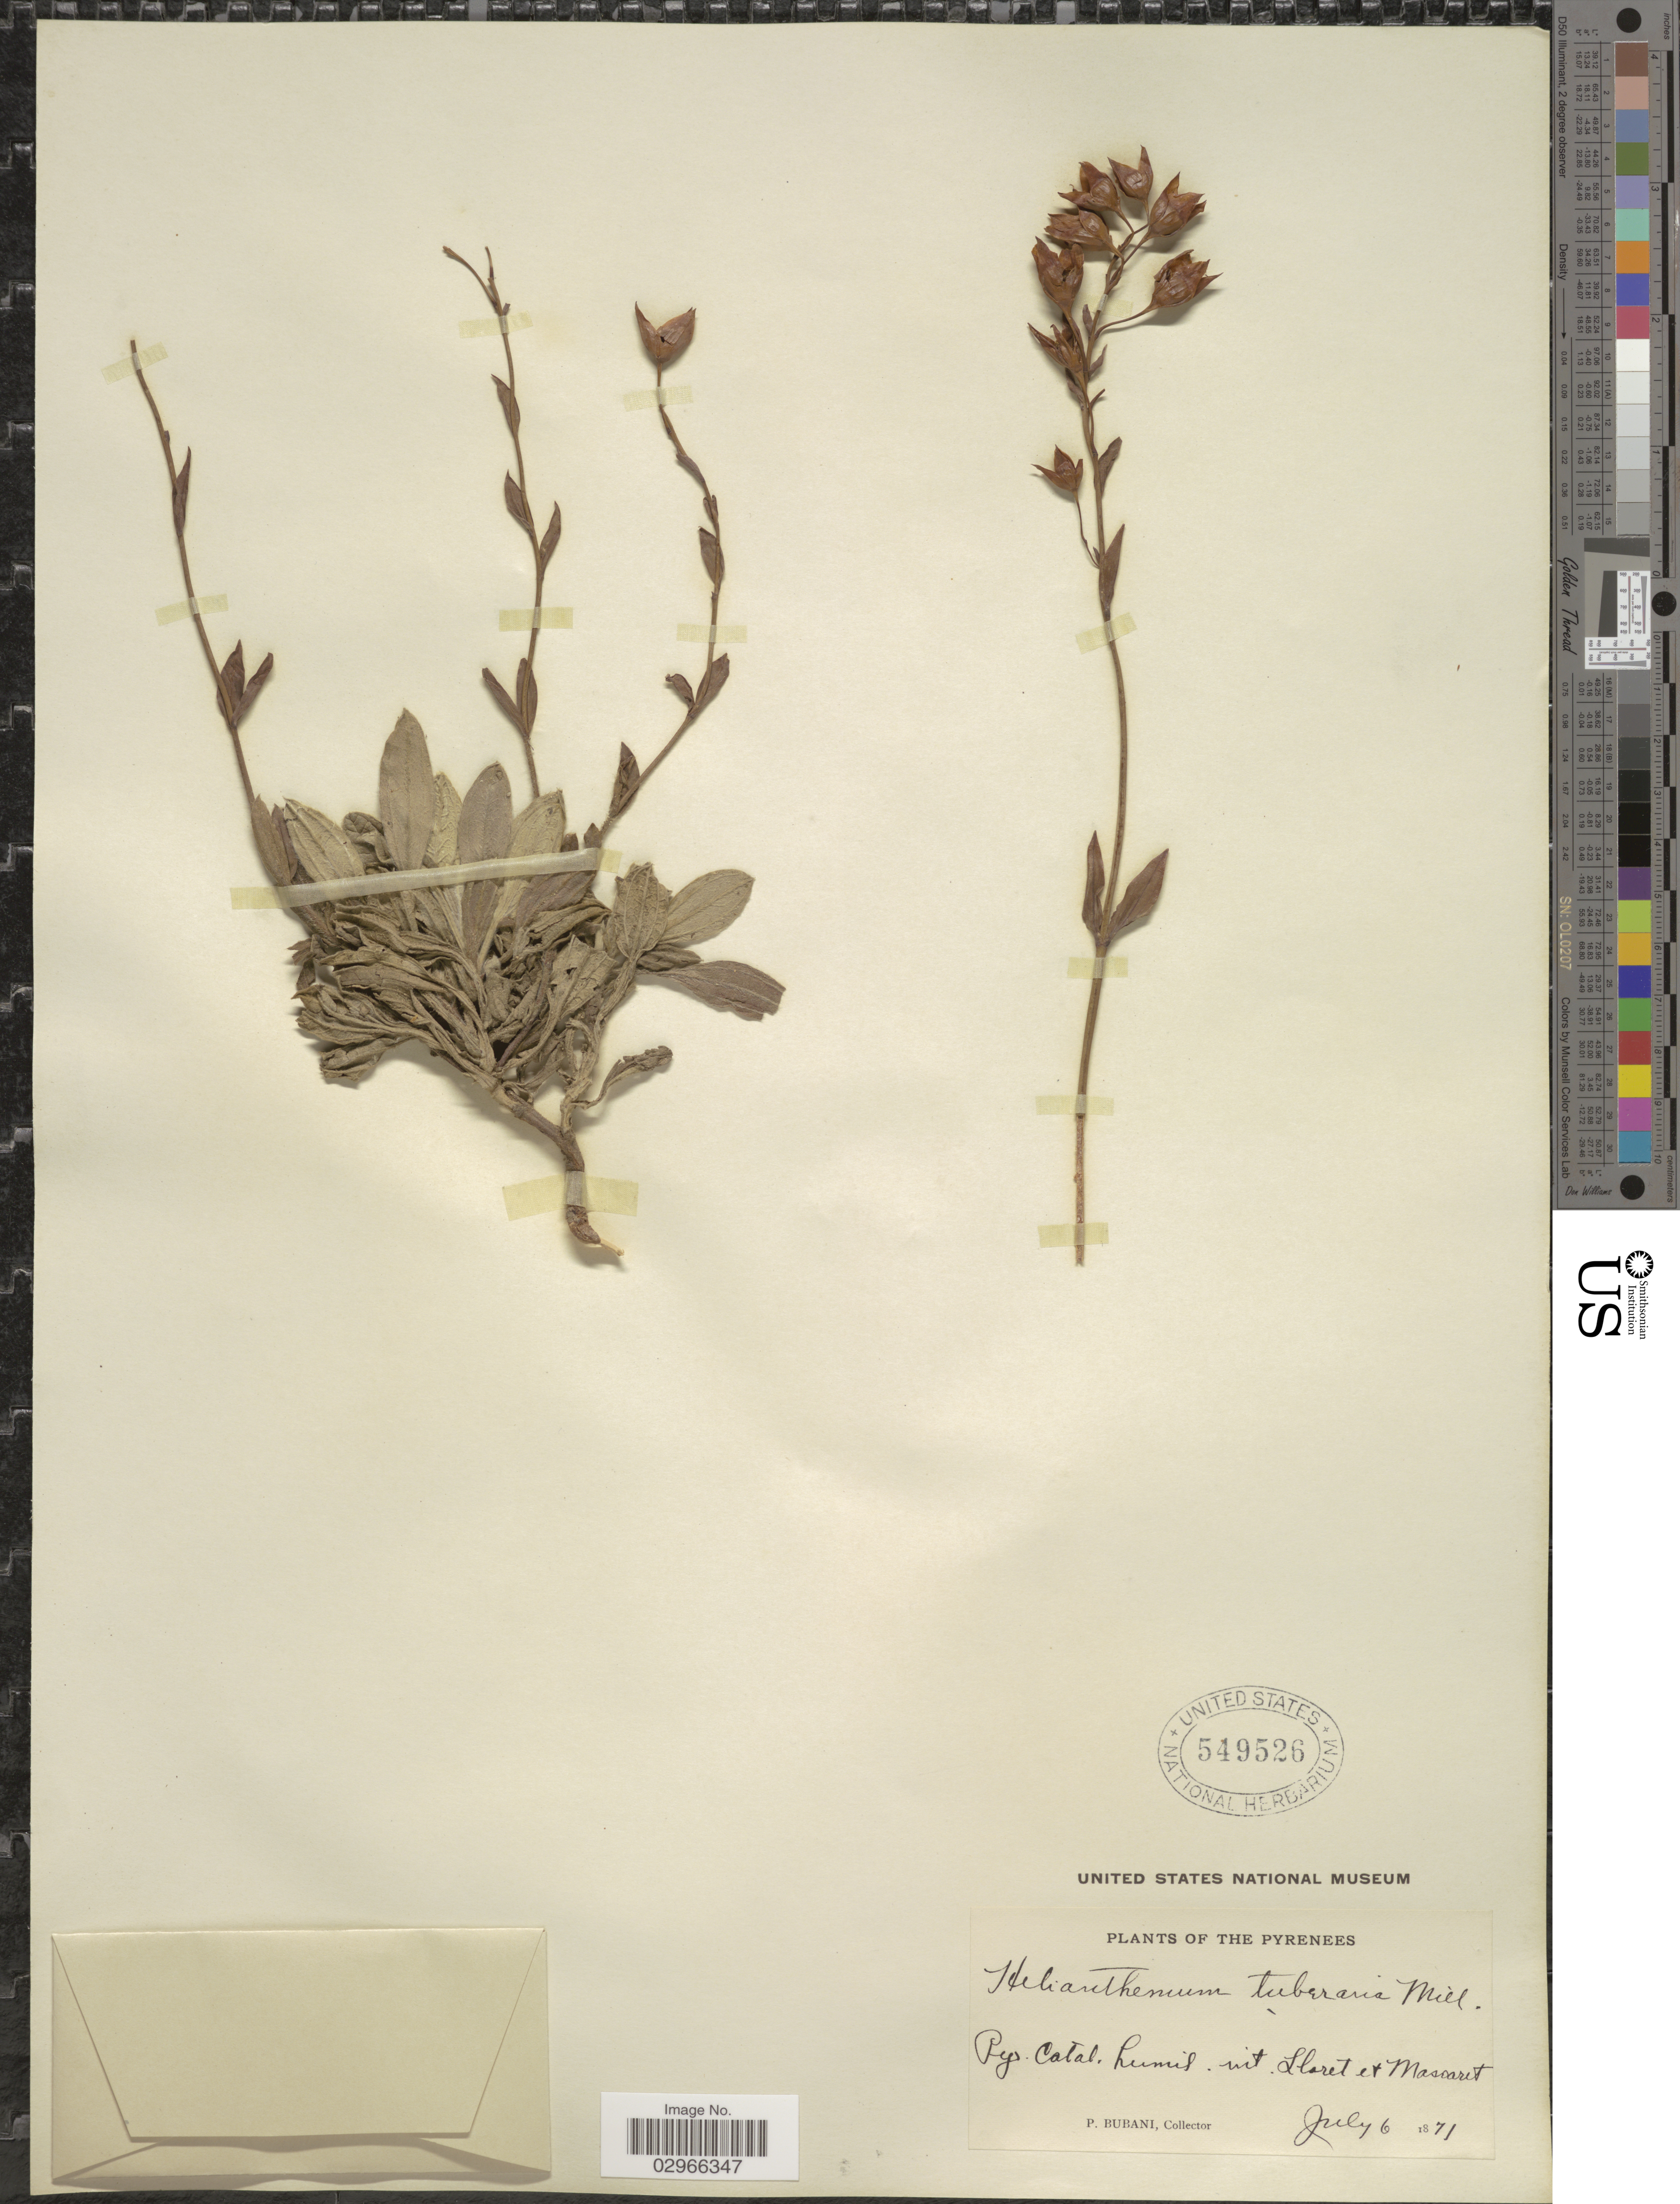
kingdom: Plantae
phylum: Tracheophyta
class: Magnoliopsida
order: Malvales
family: Cistaceae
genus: Helianthemum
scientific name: Helianthemum tuberaria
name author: (L.) Mill.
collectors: P. Bubani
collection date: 1871-07-06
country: Spain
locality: The Pyrenees. Pyr. Catal. humid. int. Llaret et Massaret.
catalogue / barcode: US 549526